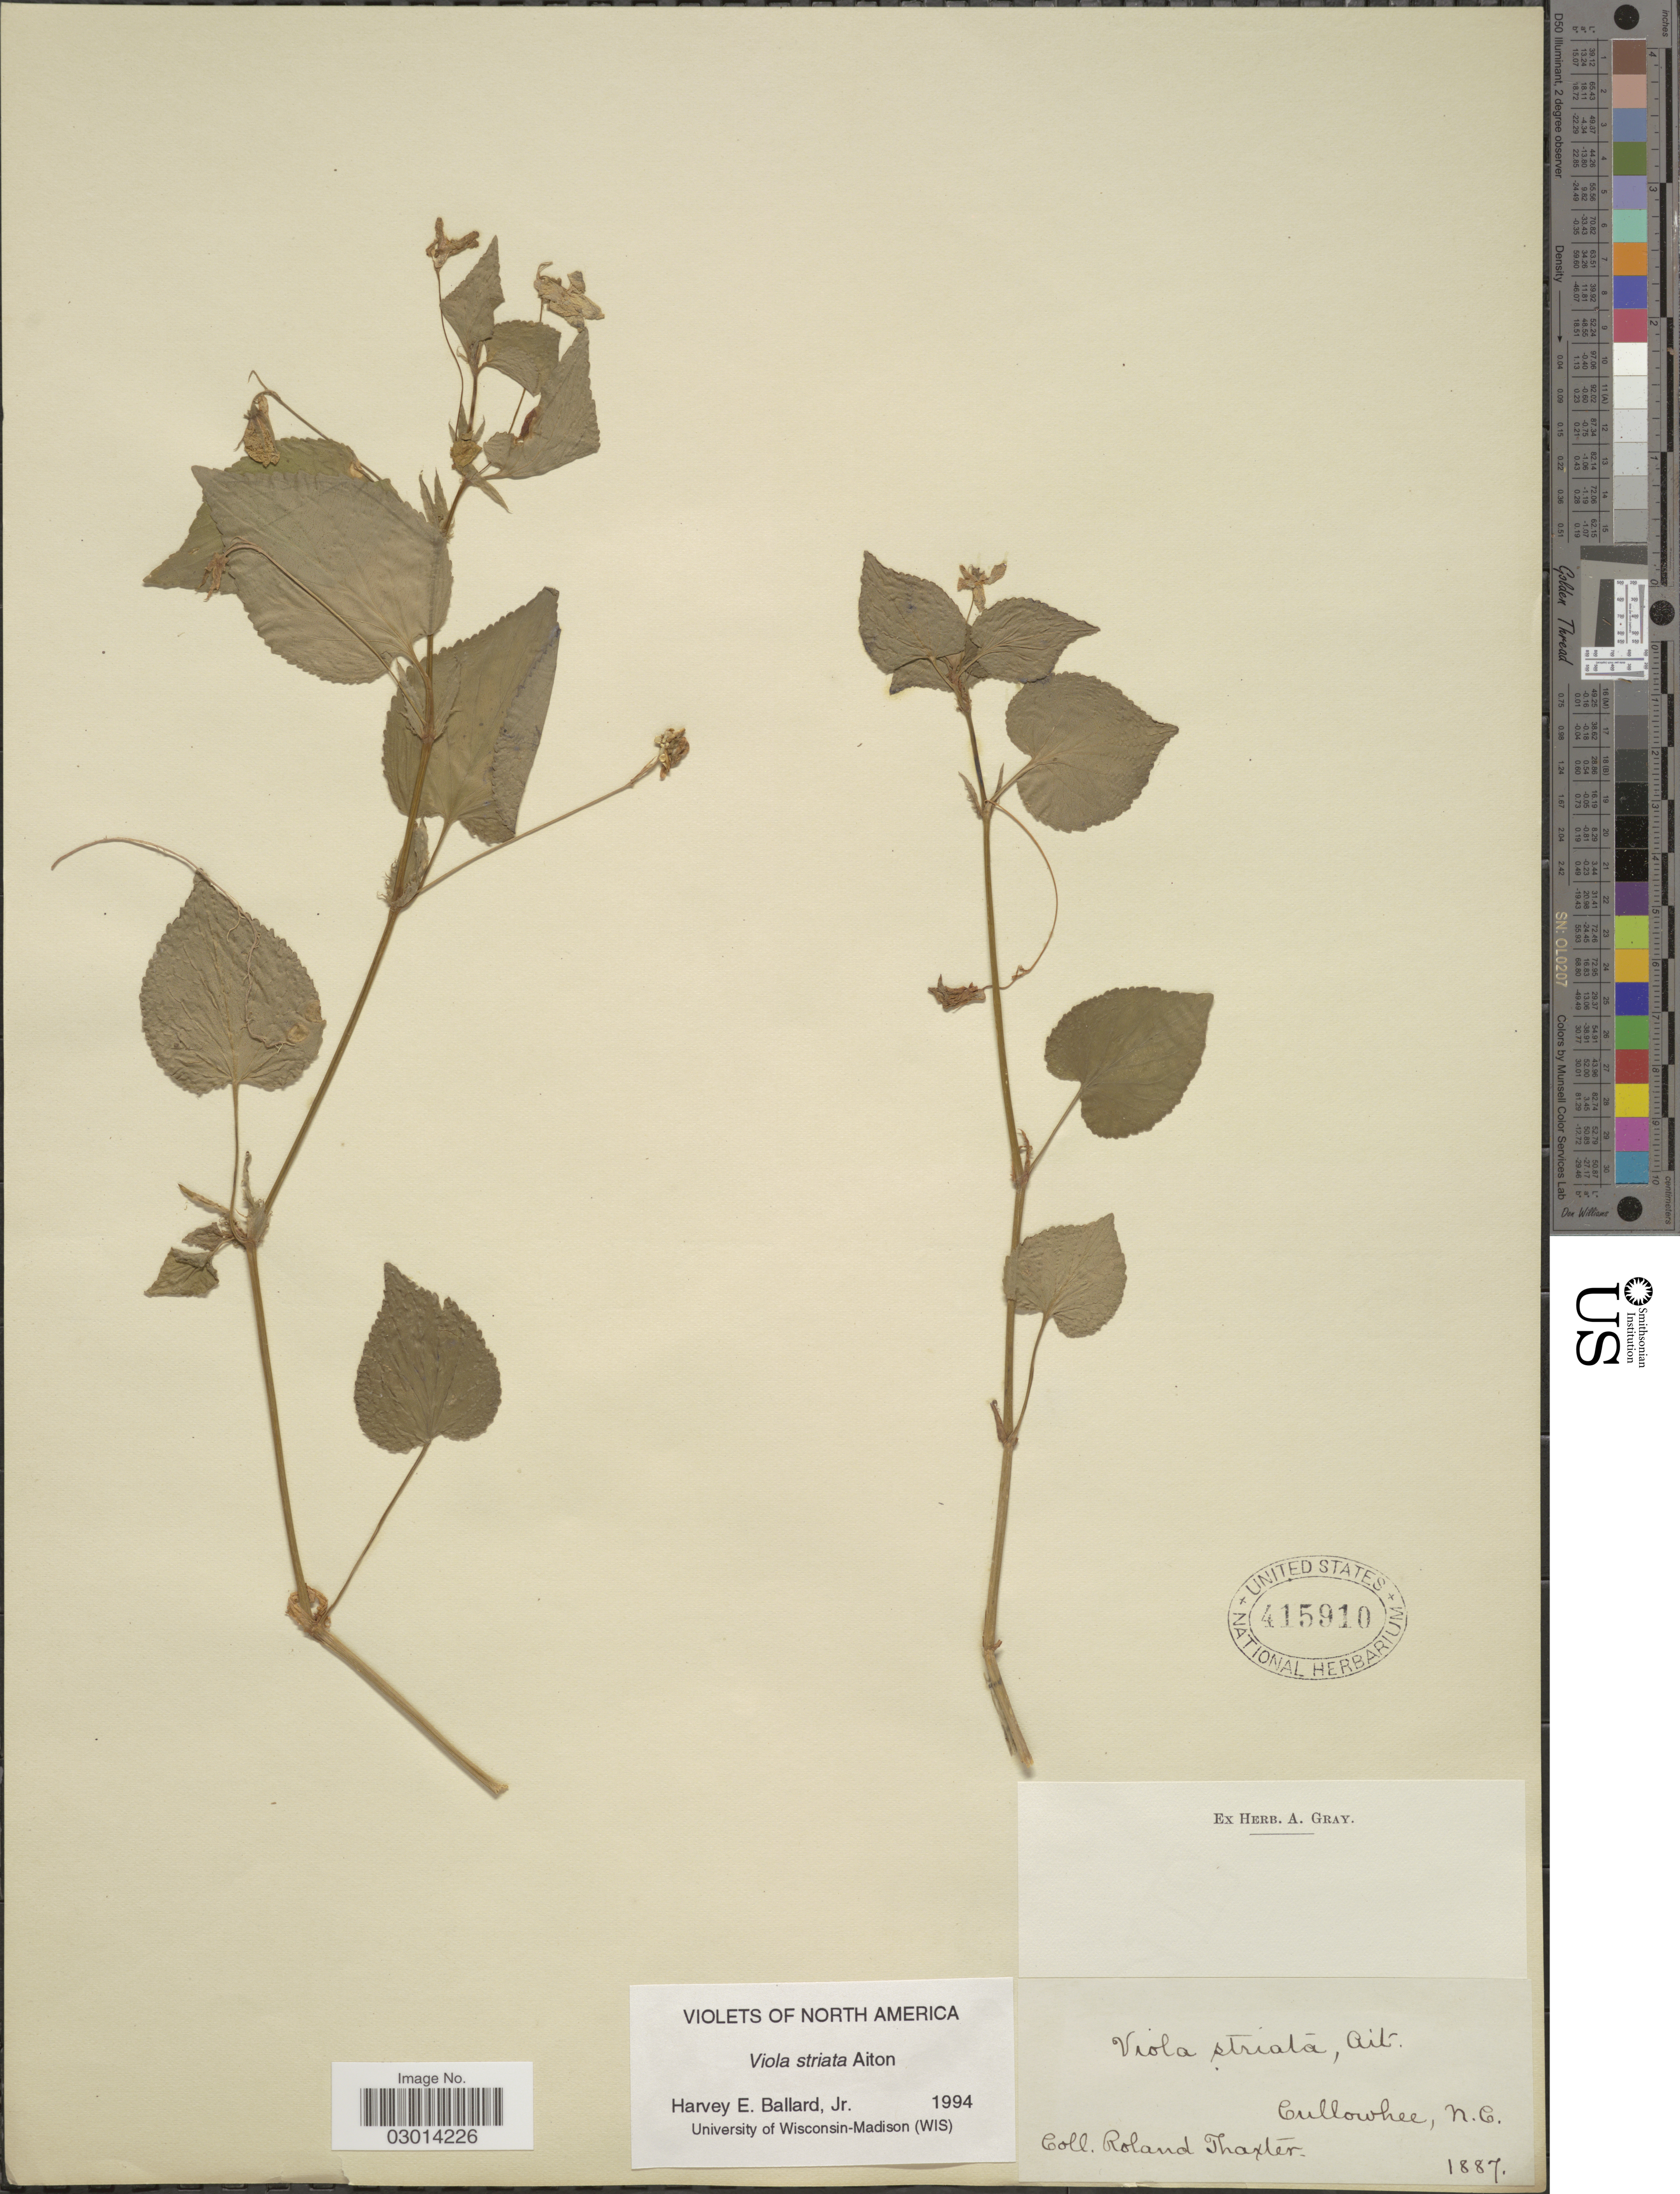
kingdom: Plantae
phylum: Tracheophyta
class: Magnoliopsida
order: Malpighiales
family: Violaceae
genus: Viola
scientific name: Viola rostrata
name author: Pursh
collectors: R. Thaxter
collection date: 1887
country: United States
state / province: North Carolina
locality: Cullowhee, N. C.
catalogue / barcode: US 415910